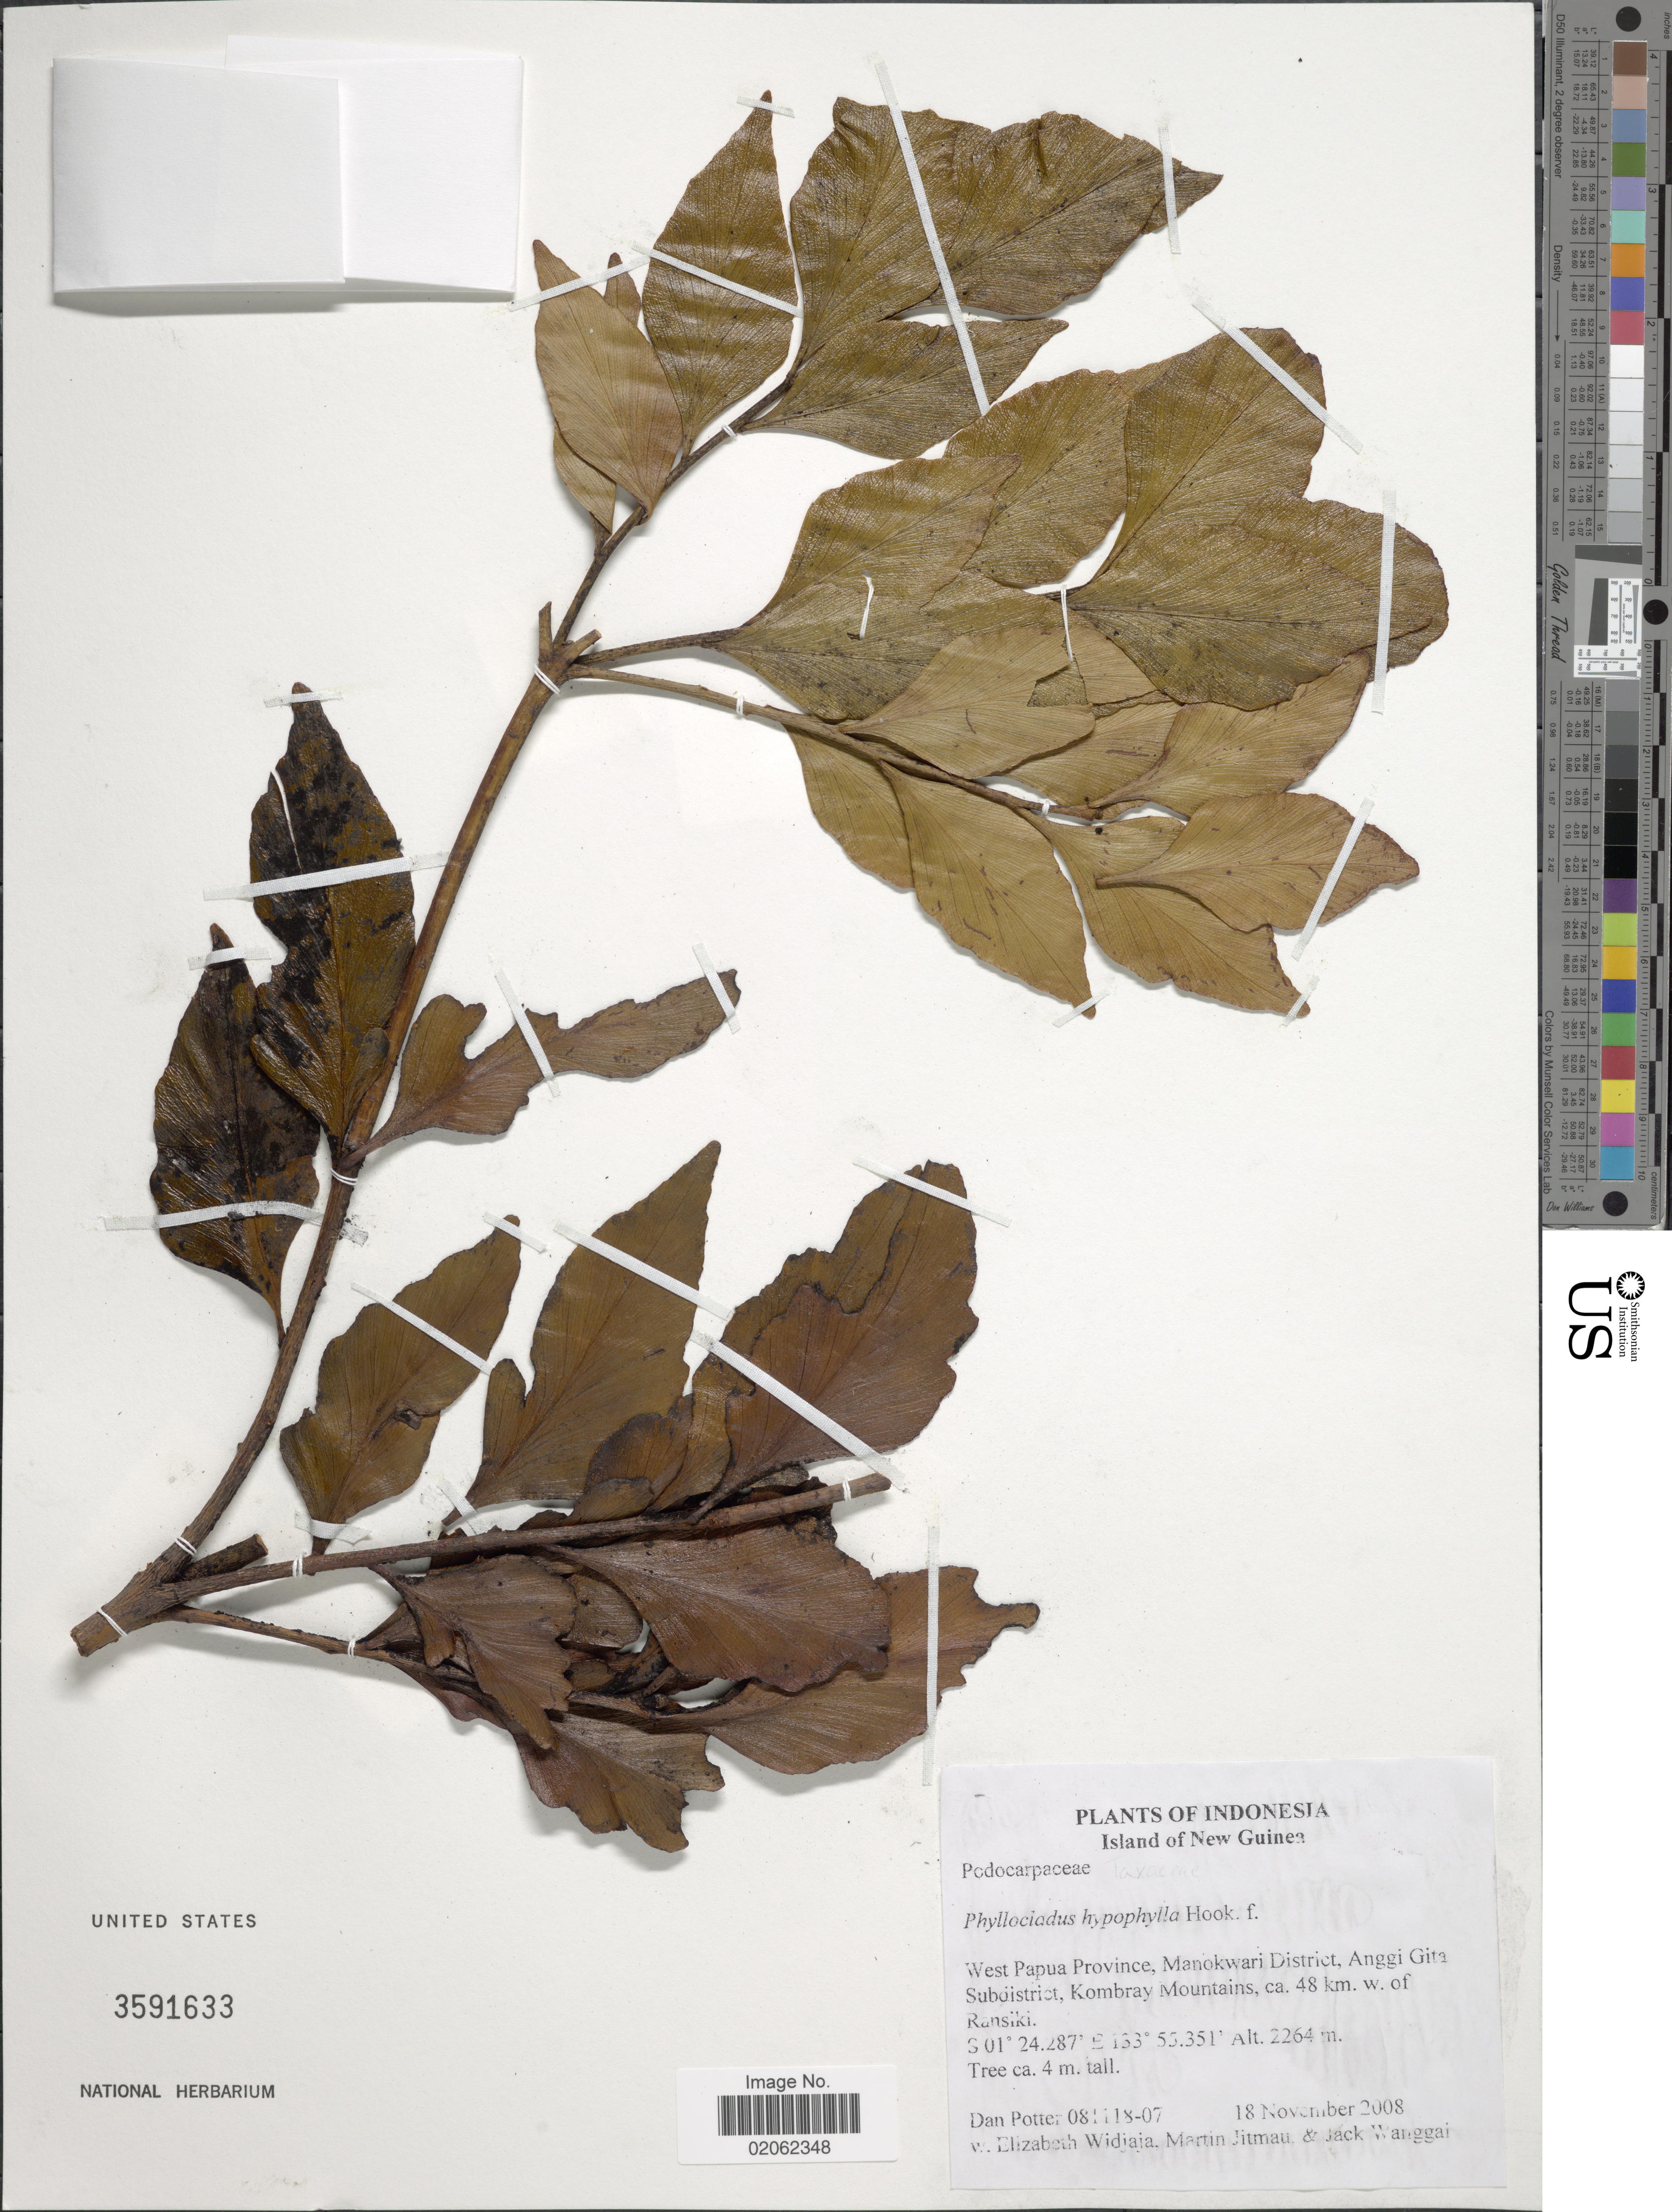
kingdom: Plantae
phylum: Tracheophyta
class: Pinopsida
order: Pinales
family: Phyllocladaceae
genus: Phyllocladus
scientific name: Phyllocladus hypophyllus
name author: Hook. f.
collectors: D. Potter, E. A. Widjaja, M. Jitmau & J. Wanggai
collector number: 081118-07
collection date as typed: Transcribed d/m/y: 18/11/8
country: Indonesia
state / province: Papua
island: New Guinea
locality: Island of New Guinea, West Papua Province, Manokwari District, Anggi Gita Subdistrict, Krombray Mountains, ca. 48 km w of Ransiki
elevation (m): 2264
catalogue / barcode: US 3591633